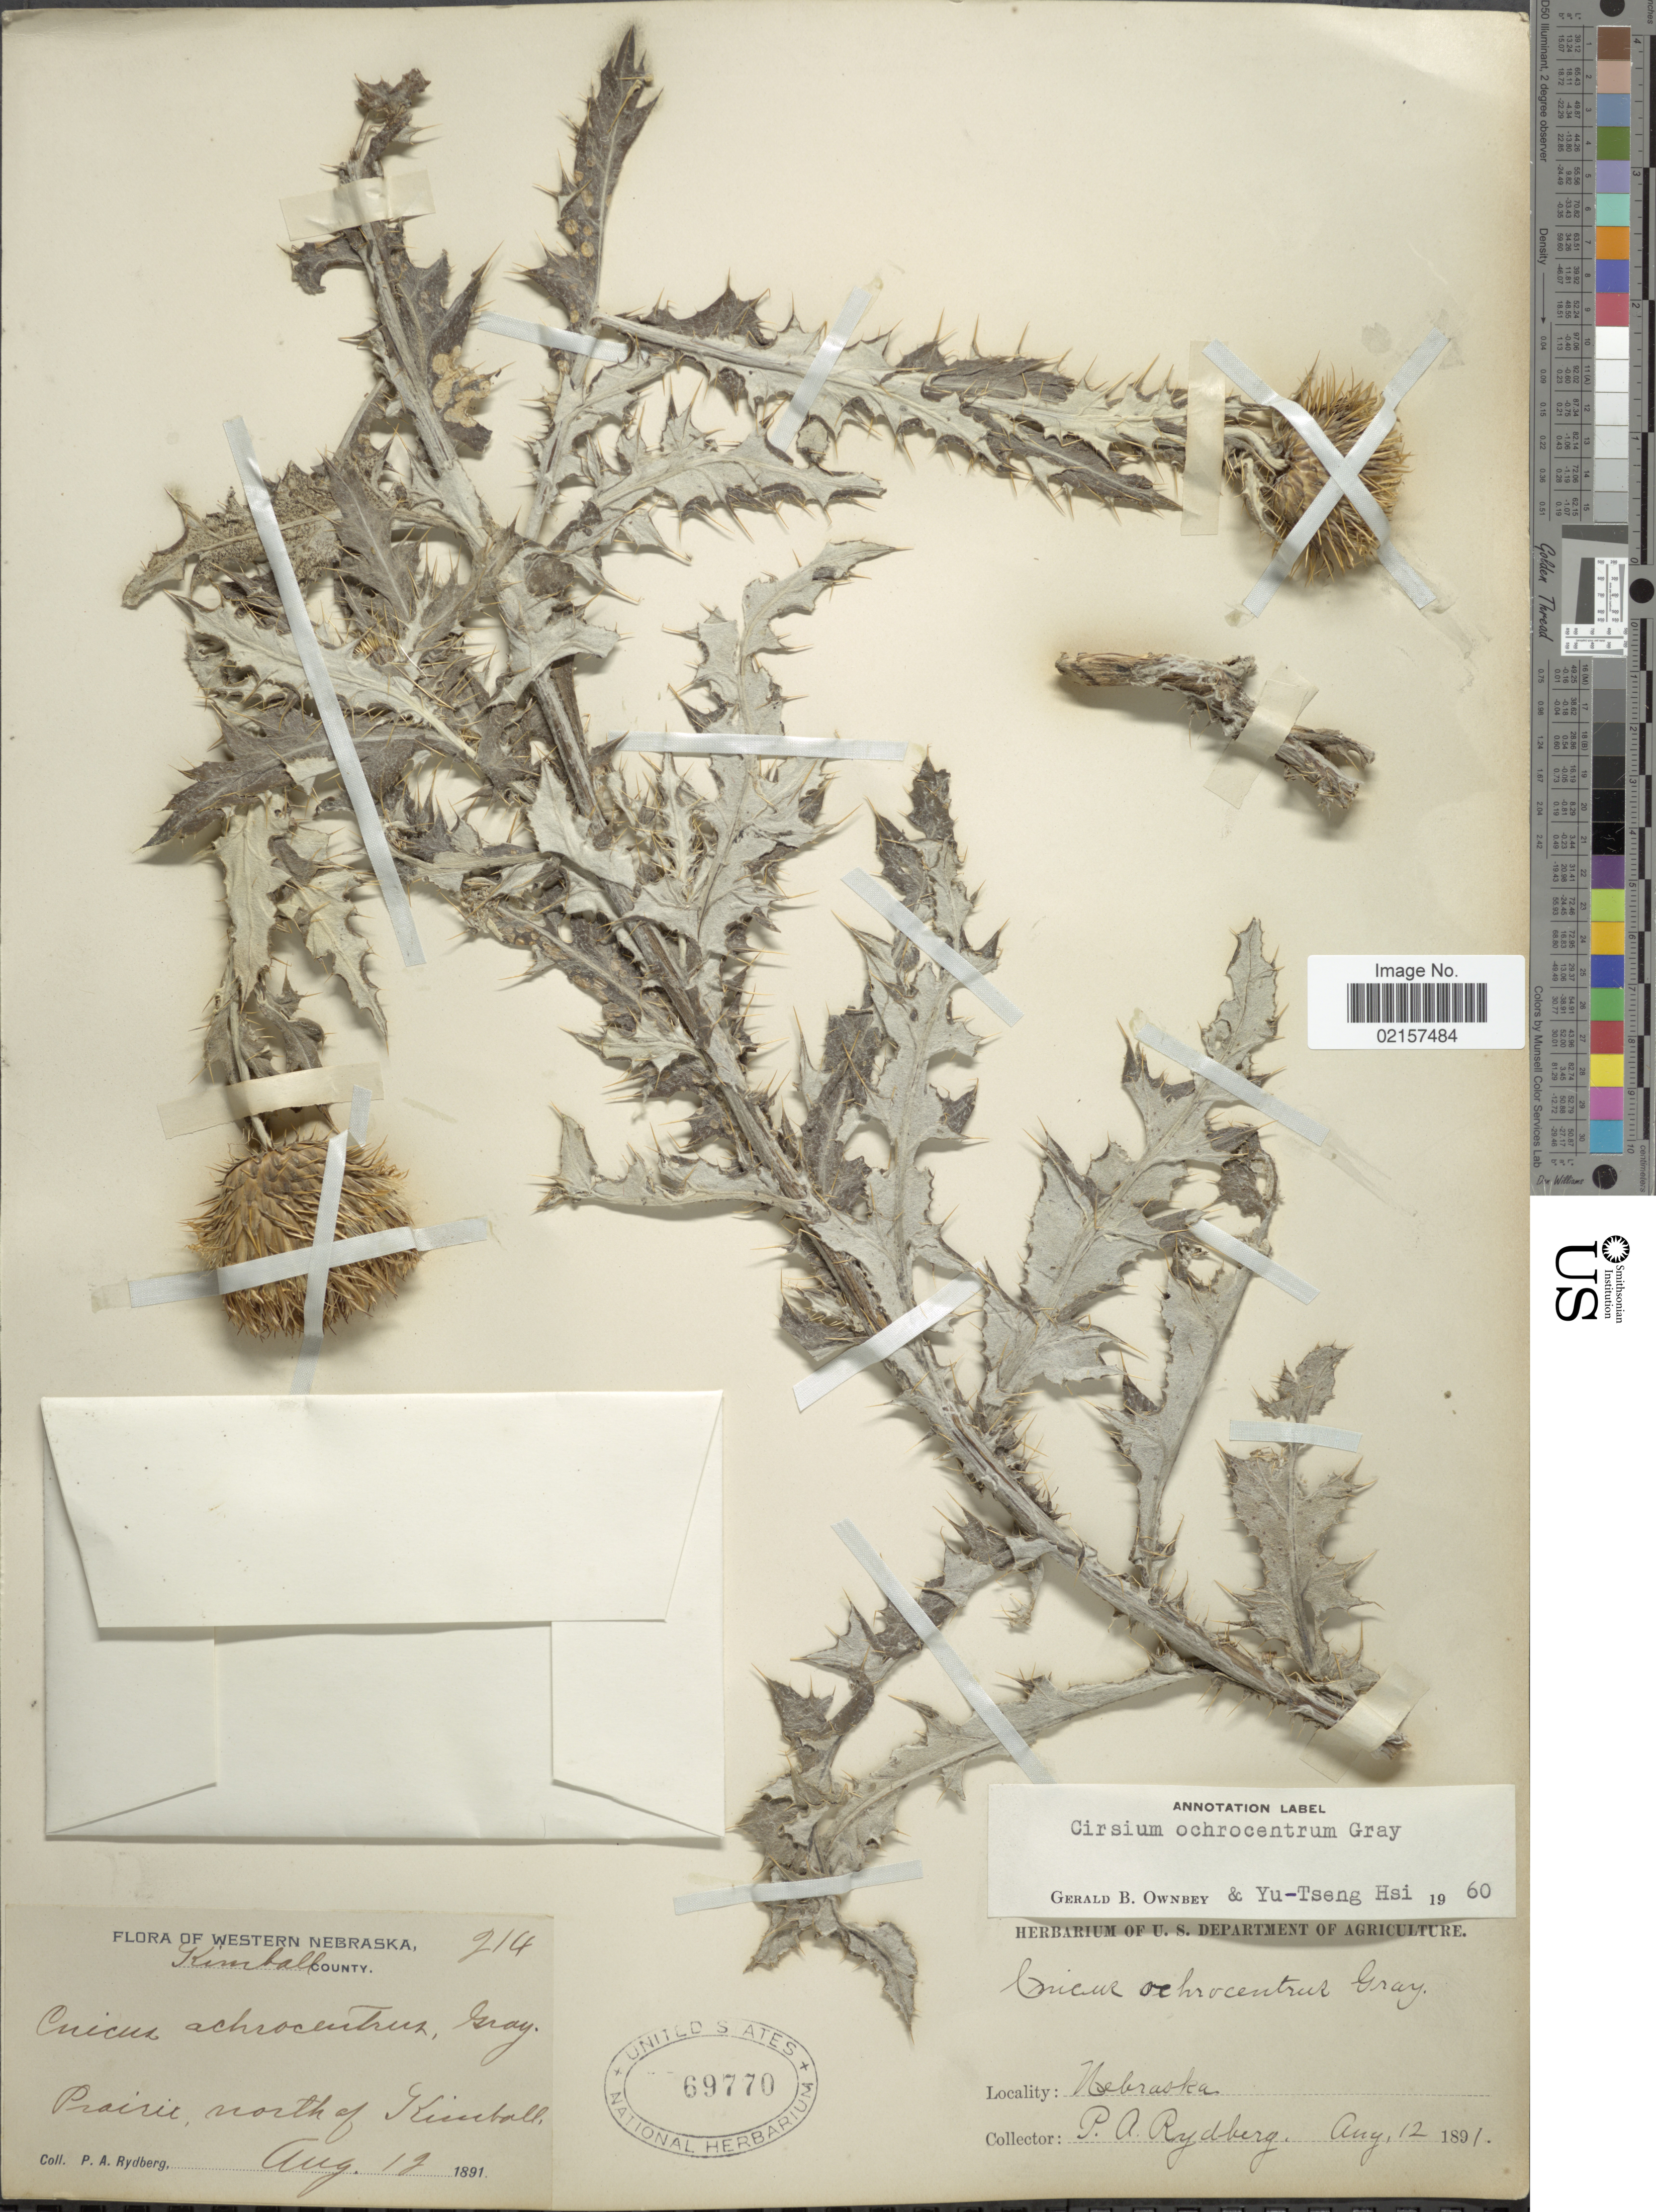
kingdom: Plantae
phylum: Tracheophyta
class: Magnoliopsida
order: Asterales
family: Asteraceae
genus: Cirsium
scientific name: Cirsium ochrocentrum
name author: A. Gray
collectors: P. A. Rydberg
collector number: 214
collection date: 1891-08-12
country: United States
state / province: Nebraska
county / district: Kimball Co.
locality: North of Kimball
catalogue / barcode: US 69770